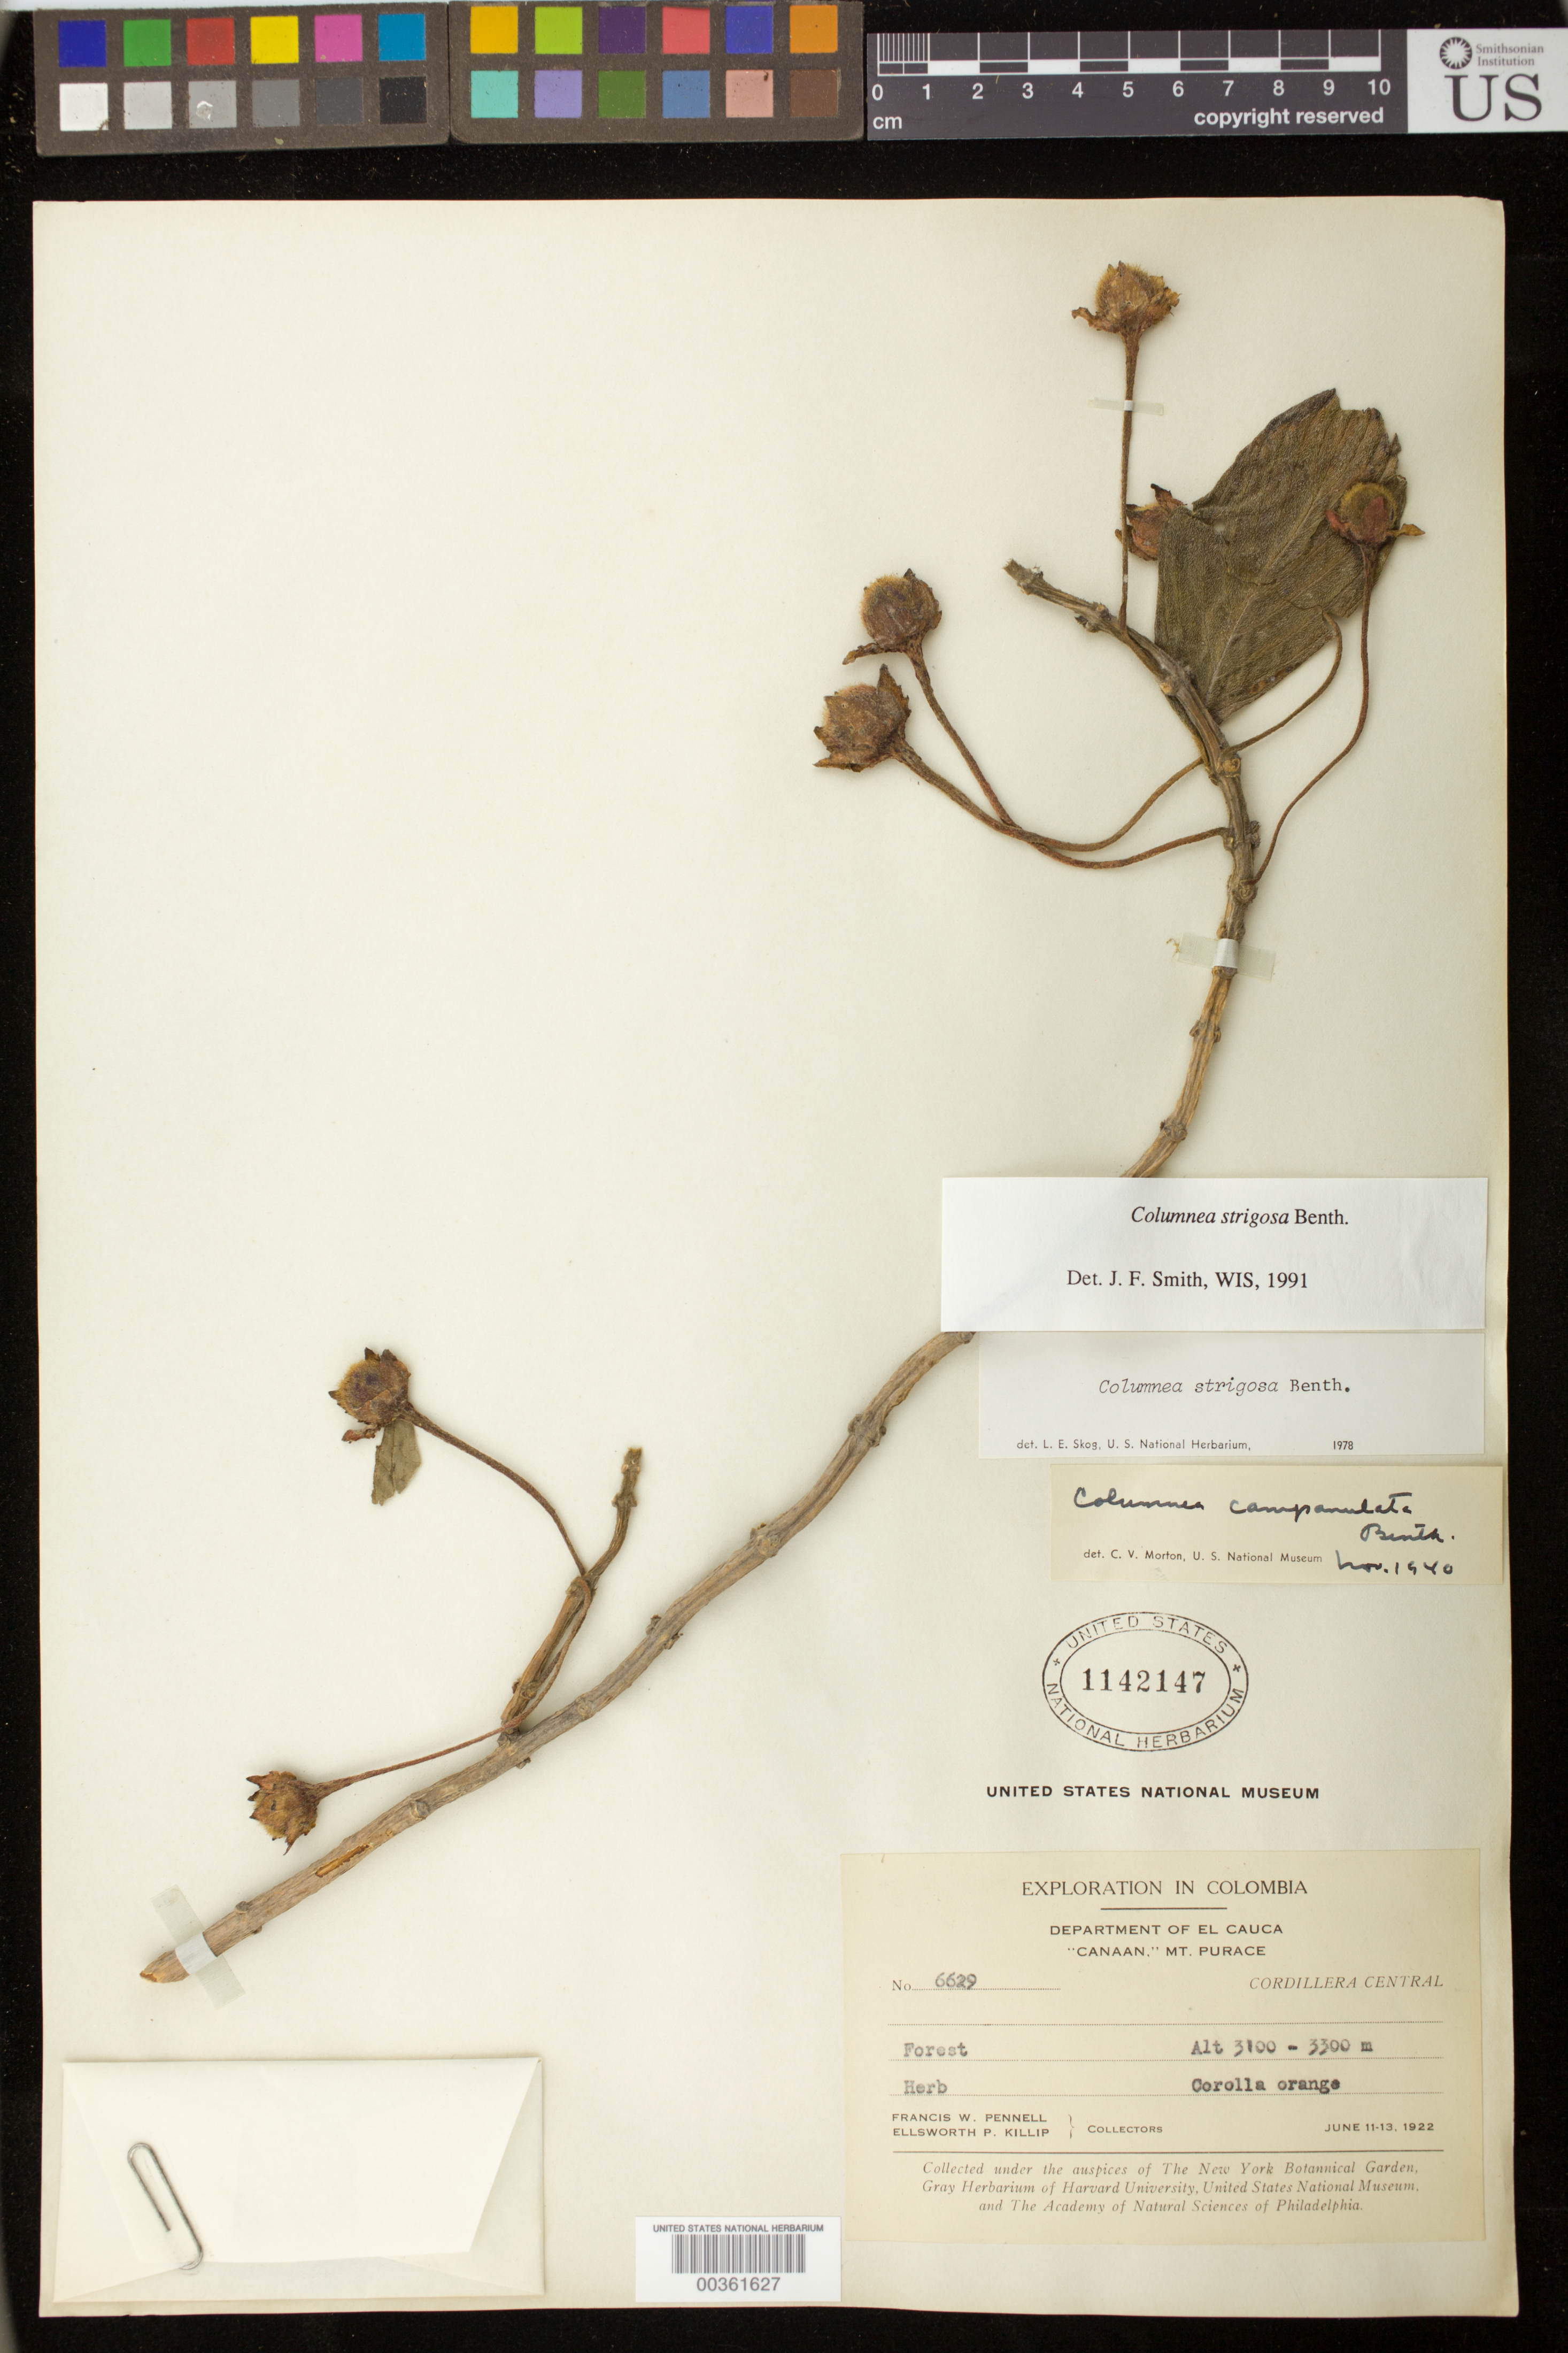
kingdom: Plantae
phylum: Tracheophyta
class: Magnoliopsida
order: Lamiales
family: Gesneriaceae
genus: Columnea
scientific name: Columnea strigosa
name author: Benth.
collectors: F. W. Pennell & E. P. Killip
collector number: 6629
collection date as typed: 11-13 Jun 1922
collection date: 1922-06-11/1922-06-13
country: Colombia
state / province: Cauca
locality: Dept of El Cauca, "Canaan," Mt. Purace, Cordillera Central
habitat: forest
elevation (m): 3100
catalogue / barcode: US 1142147